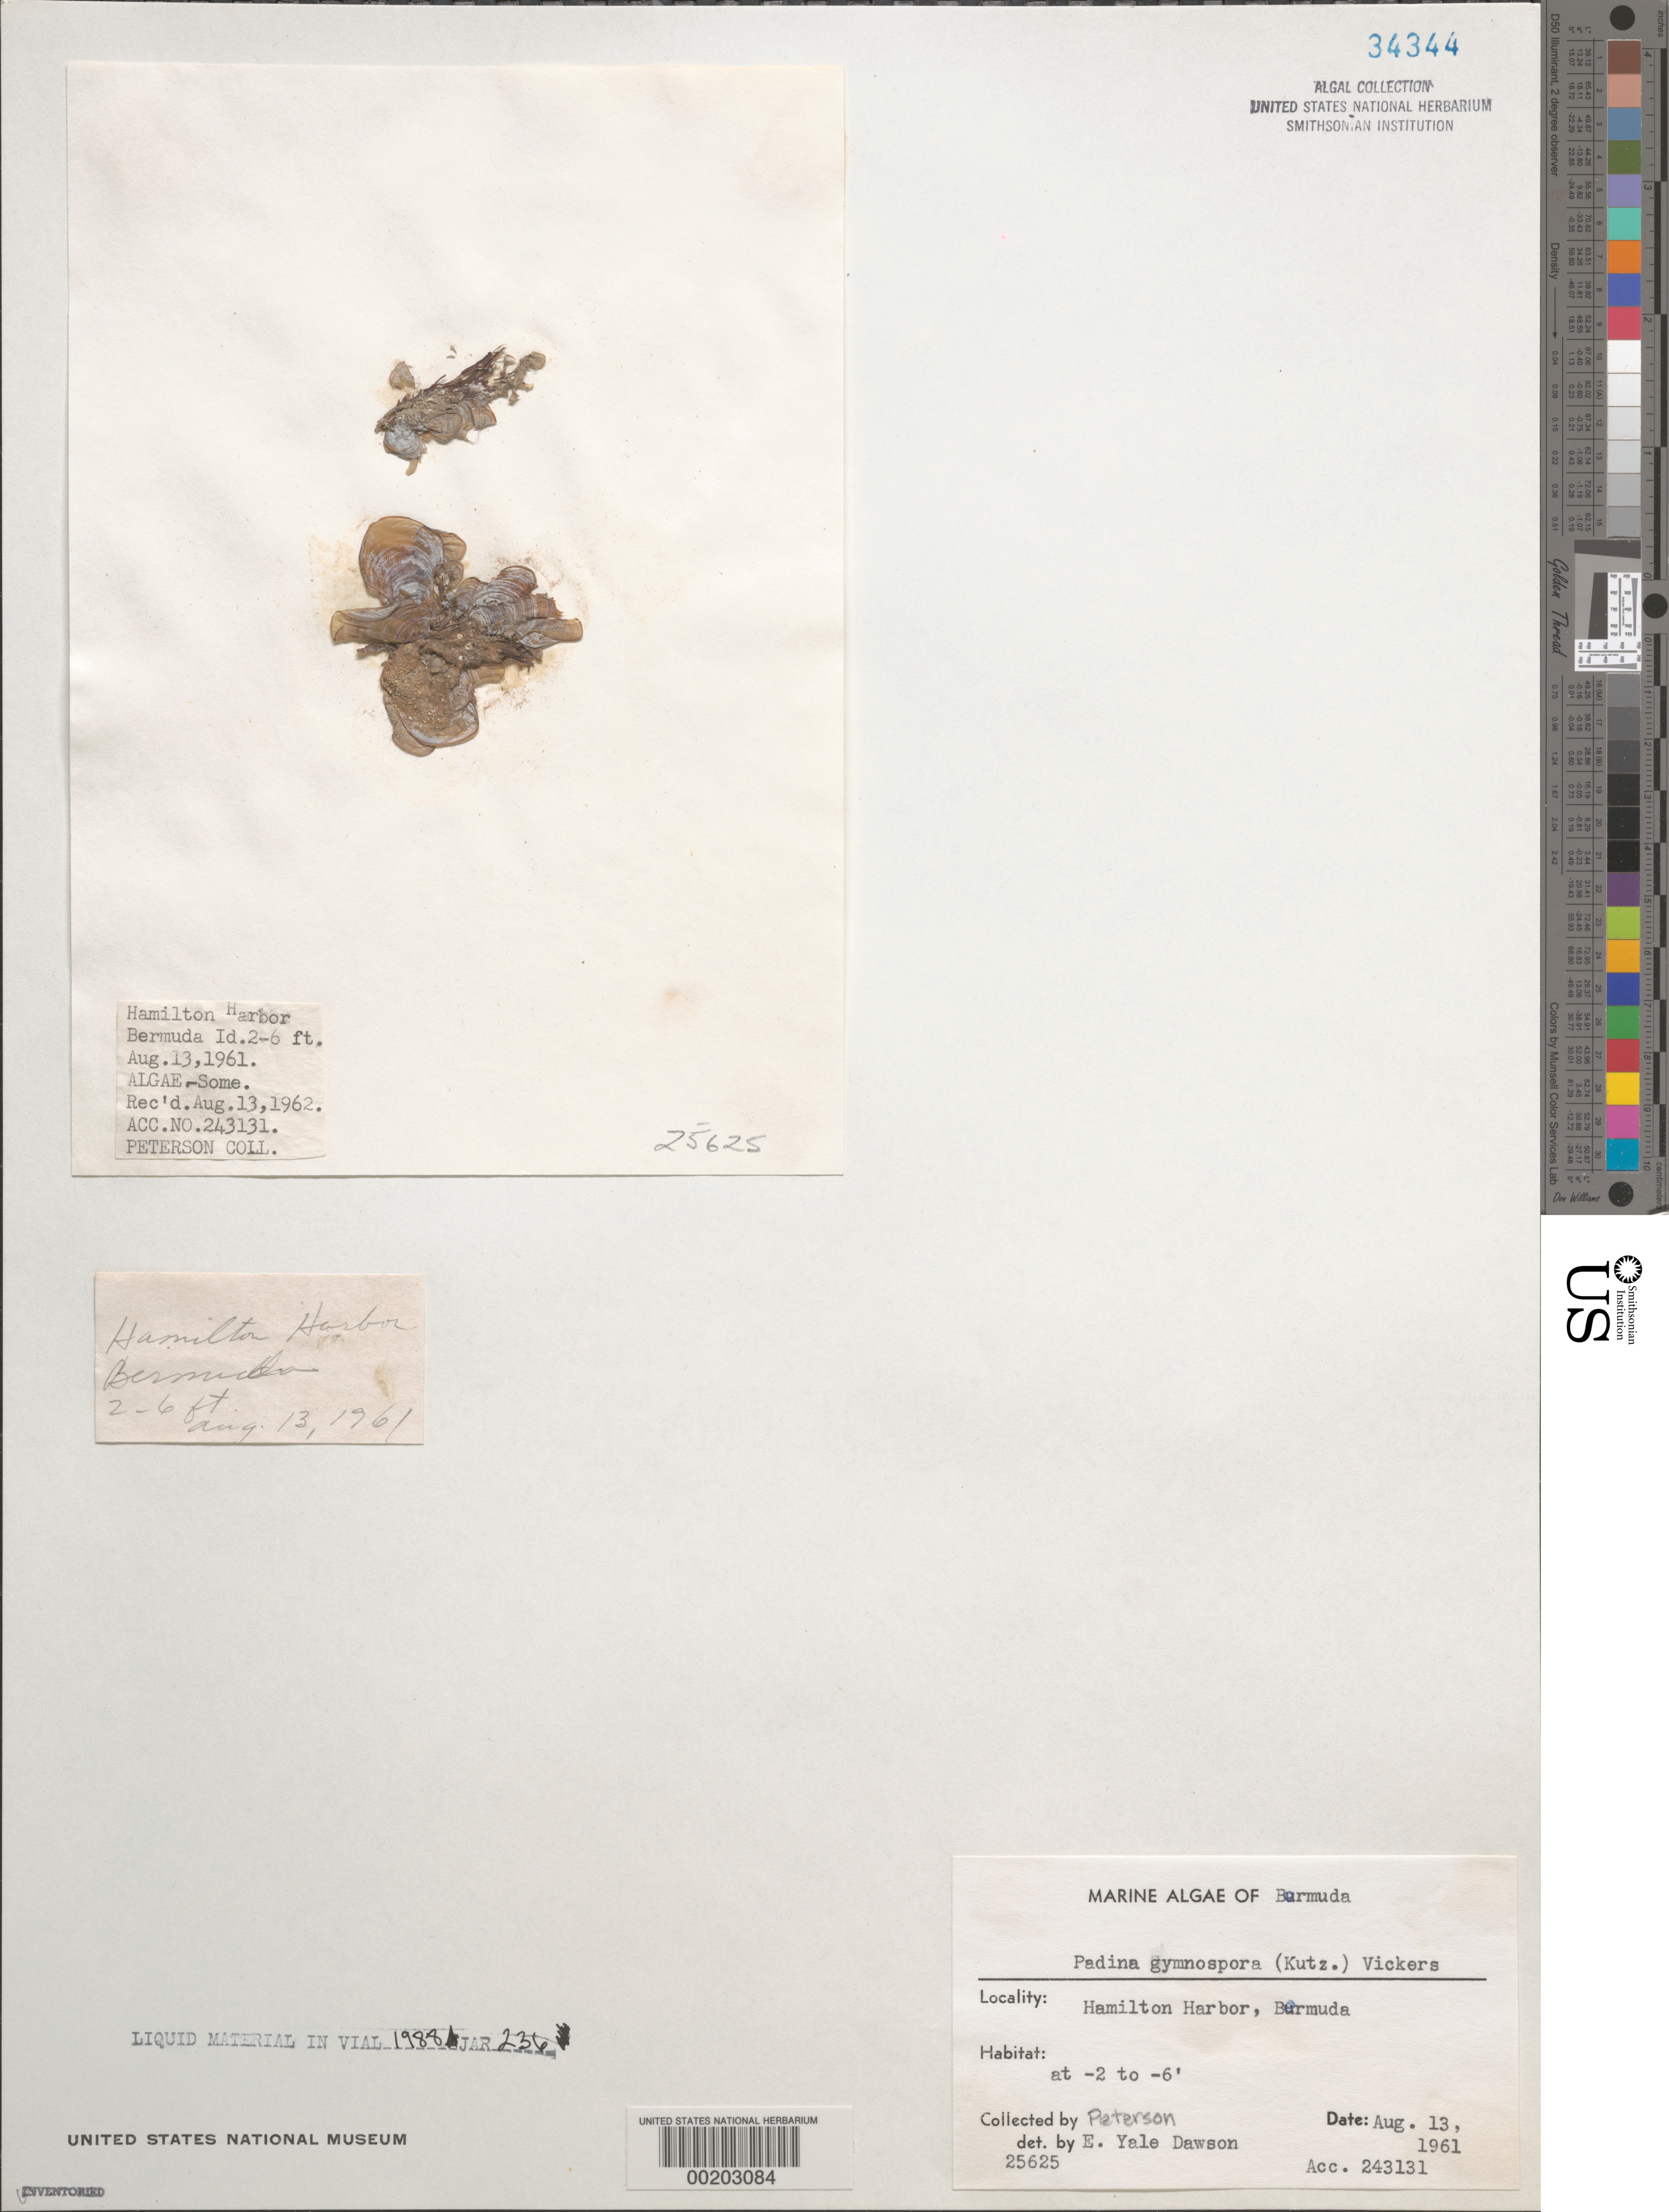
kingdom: Chromista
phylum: Ochrophyta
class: Phaeophyceae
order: Dictyotales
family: Dictyotaceae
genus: Padina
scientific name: Padina gymnospora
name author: (Kütz.) O.G. Sond.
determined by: Dawson, E. Y.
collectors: -- Peterson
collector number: EYD 25625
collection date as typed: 13 Aug 1961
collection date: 1961-08-13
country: Bermuda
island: Bermuda Island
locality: Hamilton Harbor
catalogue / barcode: US 34344